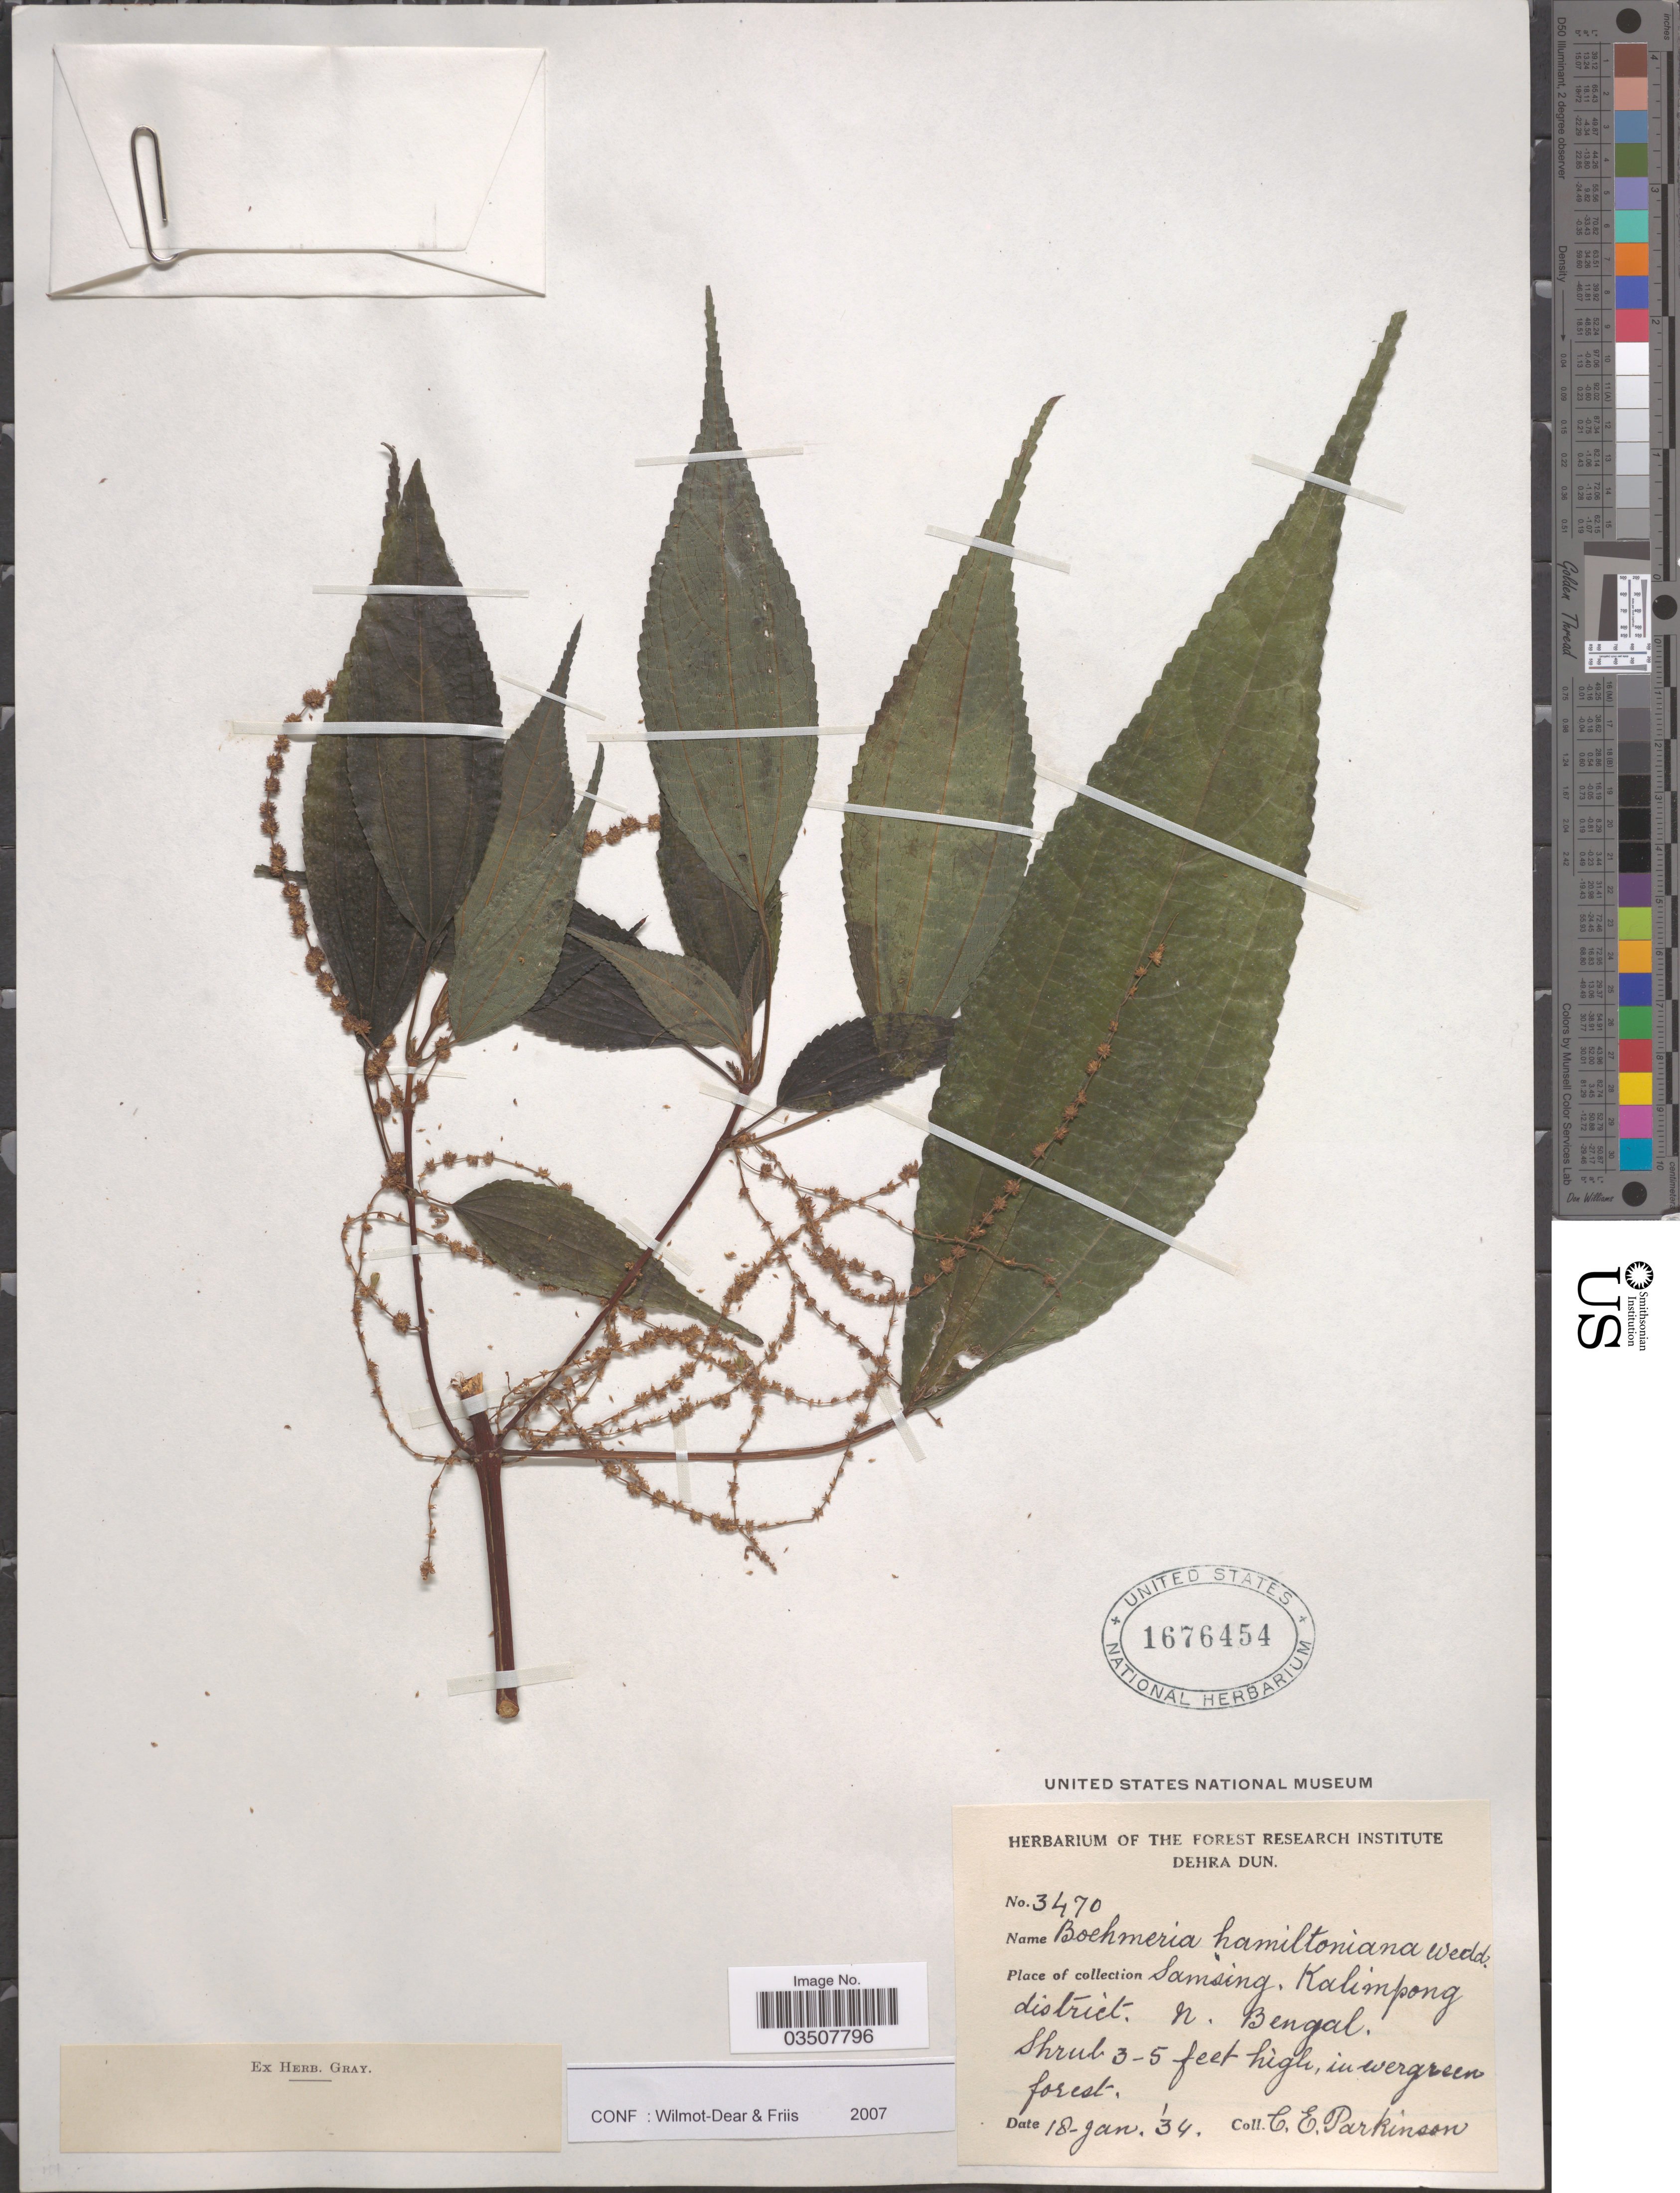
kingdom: Plantae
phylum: Tracheophyta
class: Magnoliopsida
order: Rosales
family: Urticaceae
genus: Boehmeria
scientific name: Boehmeria hamiltoniana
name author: Wedd.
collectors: C. E. Parkinson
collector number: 3470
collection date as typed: Transcribed d/m/y: 18/1/34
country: India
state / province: West Bengal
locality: Samsing. Kalimpong. District N. Bengal.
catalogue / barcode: US 1676454